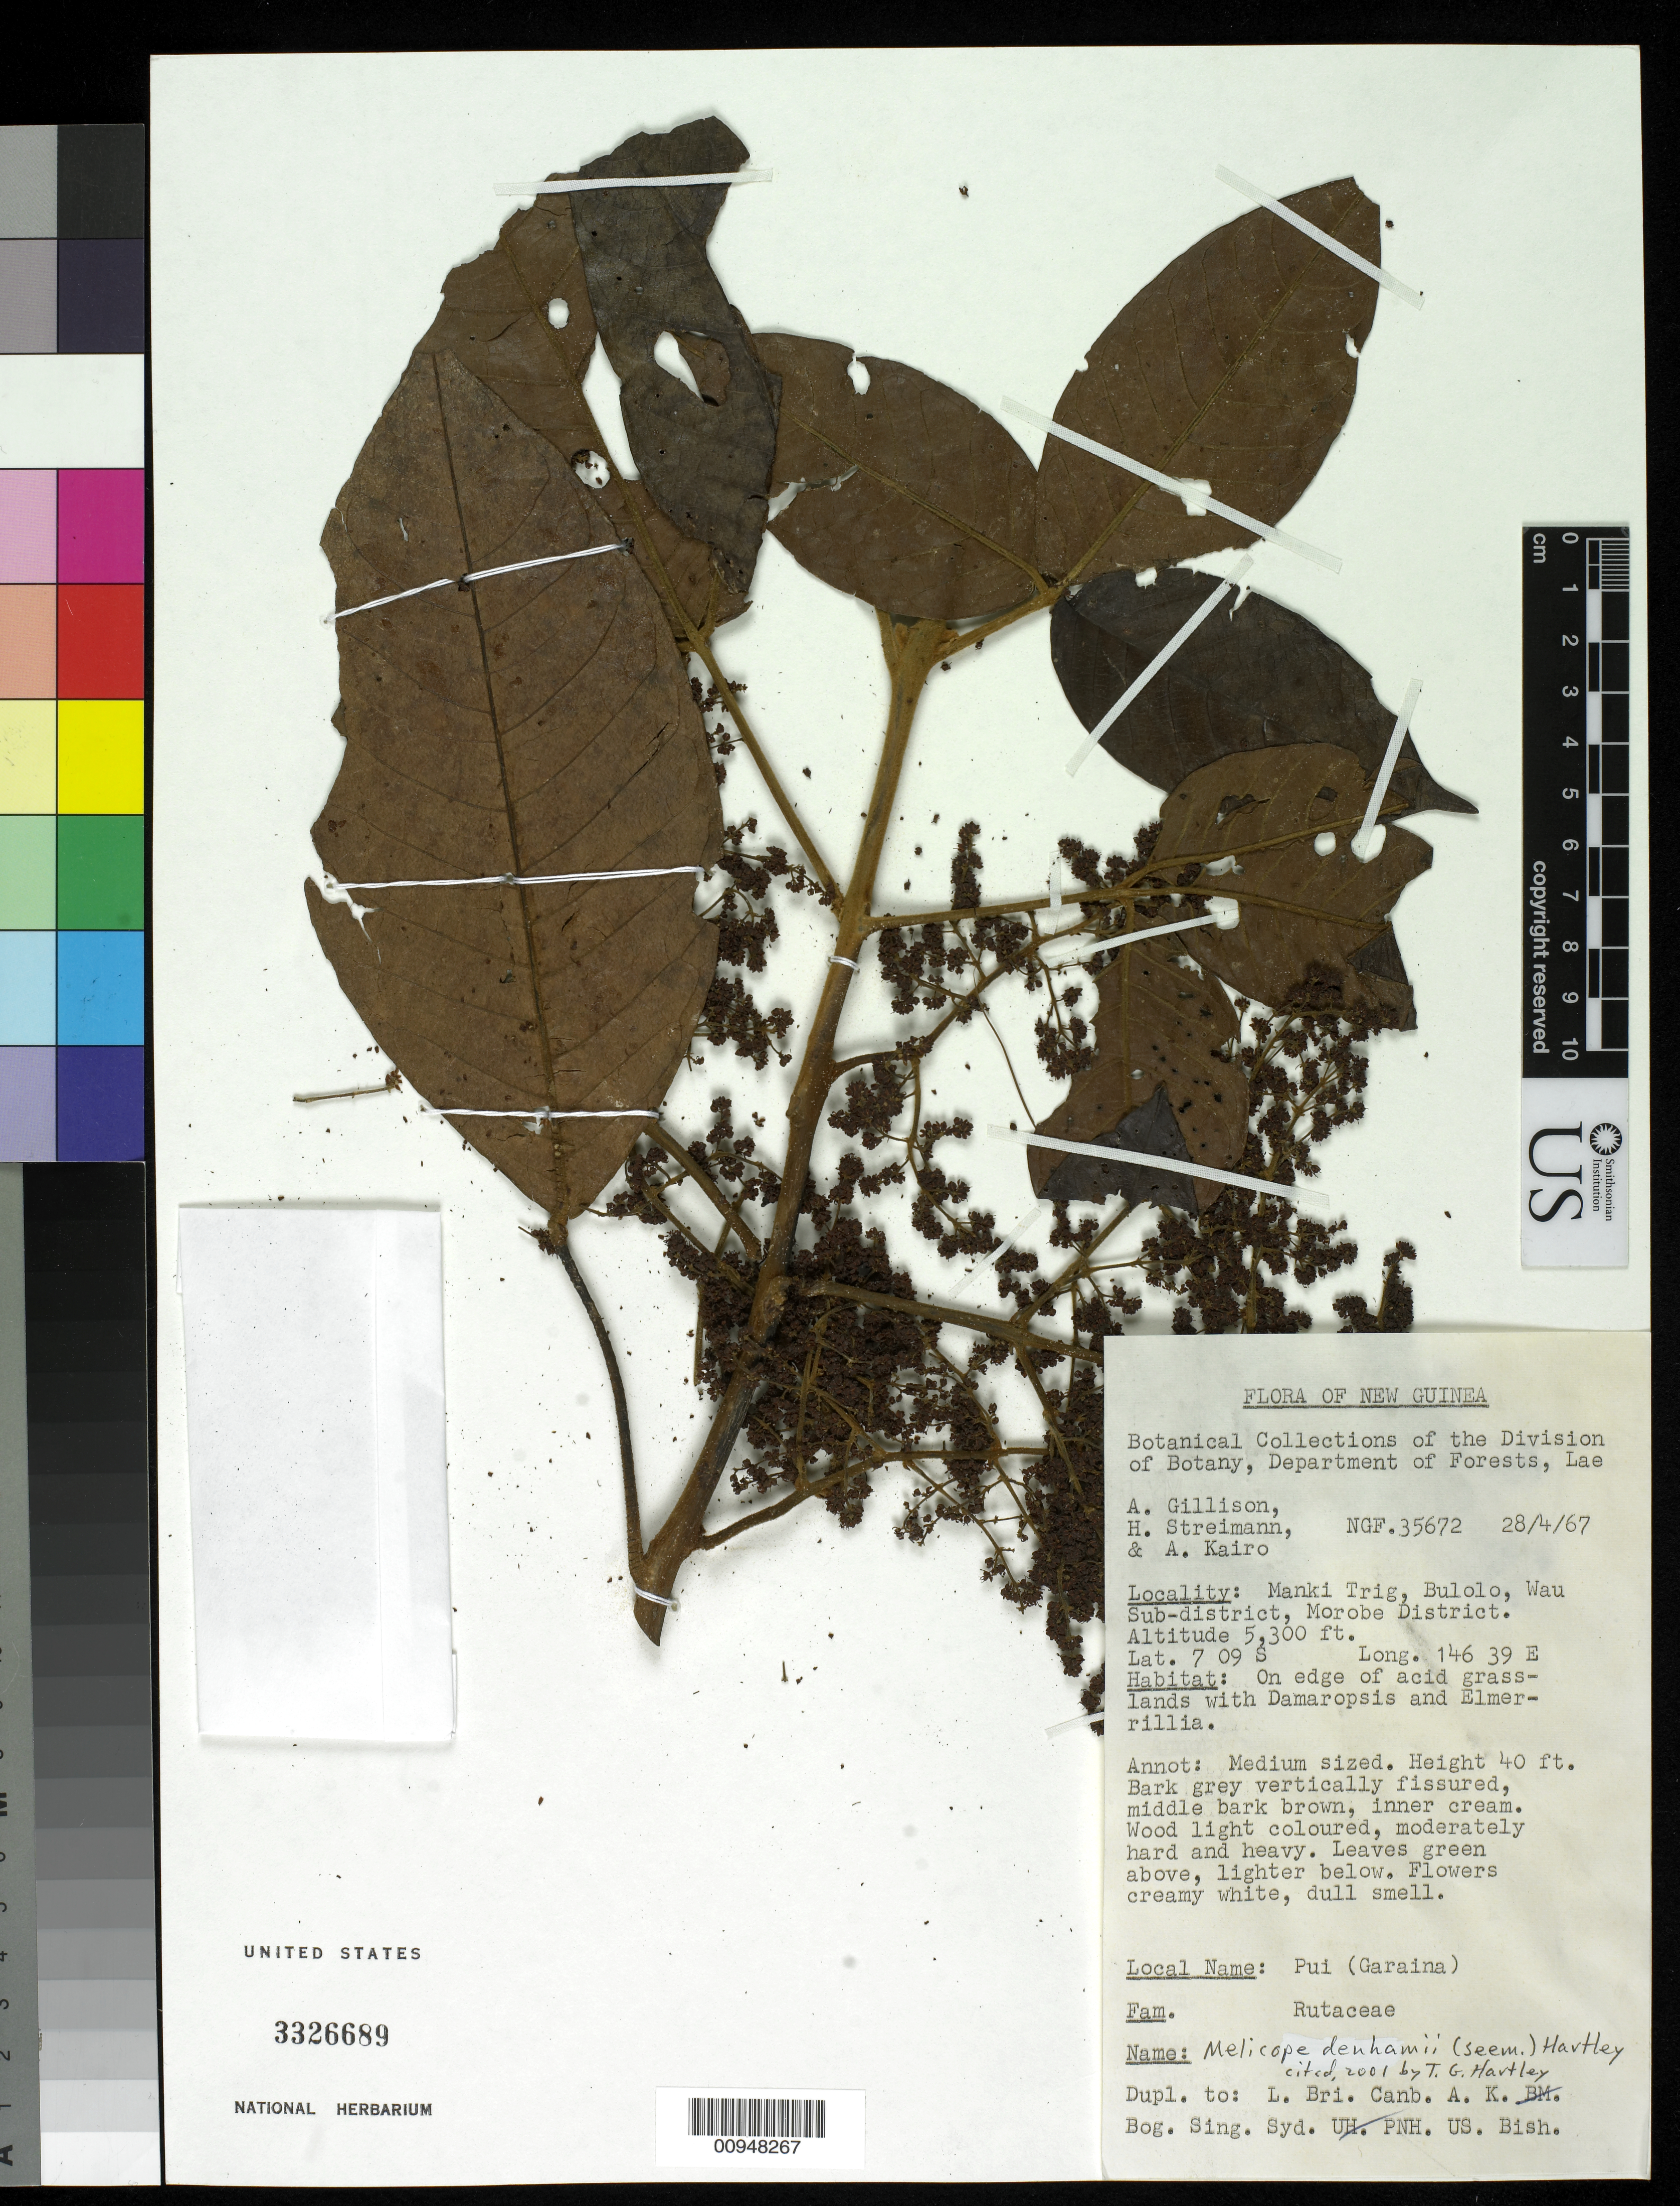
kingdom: Plantae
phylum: Tracheophyta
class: Magnoliopsida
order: Sapindales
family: Rutaceae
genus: Melicope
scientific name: Melicope denhamii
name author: (Seem.) T.G. Hartley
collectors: A. Gillison, H. Streimann & A. Kairo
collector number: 35672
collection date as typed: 28 Apr 1967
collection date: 1967-04-28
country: Papua New Guinea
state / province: Morobe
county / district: Wau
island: New Guinea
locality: Manki Trig, Bulolo.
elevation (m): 1615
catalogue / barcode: US 3326689